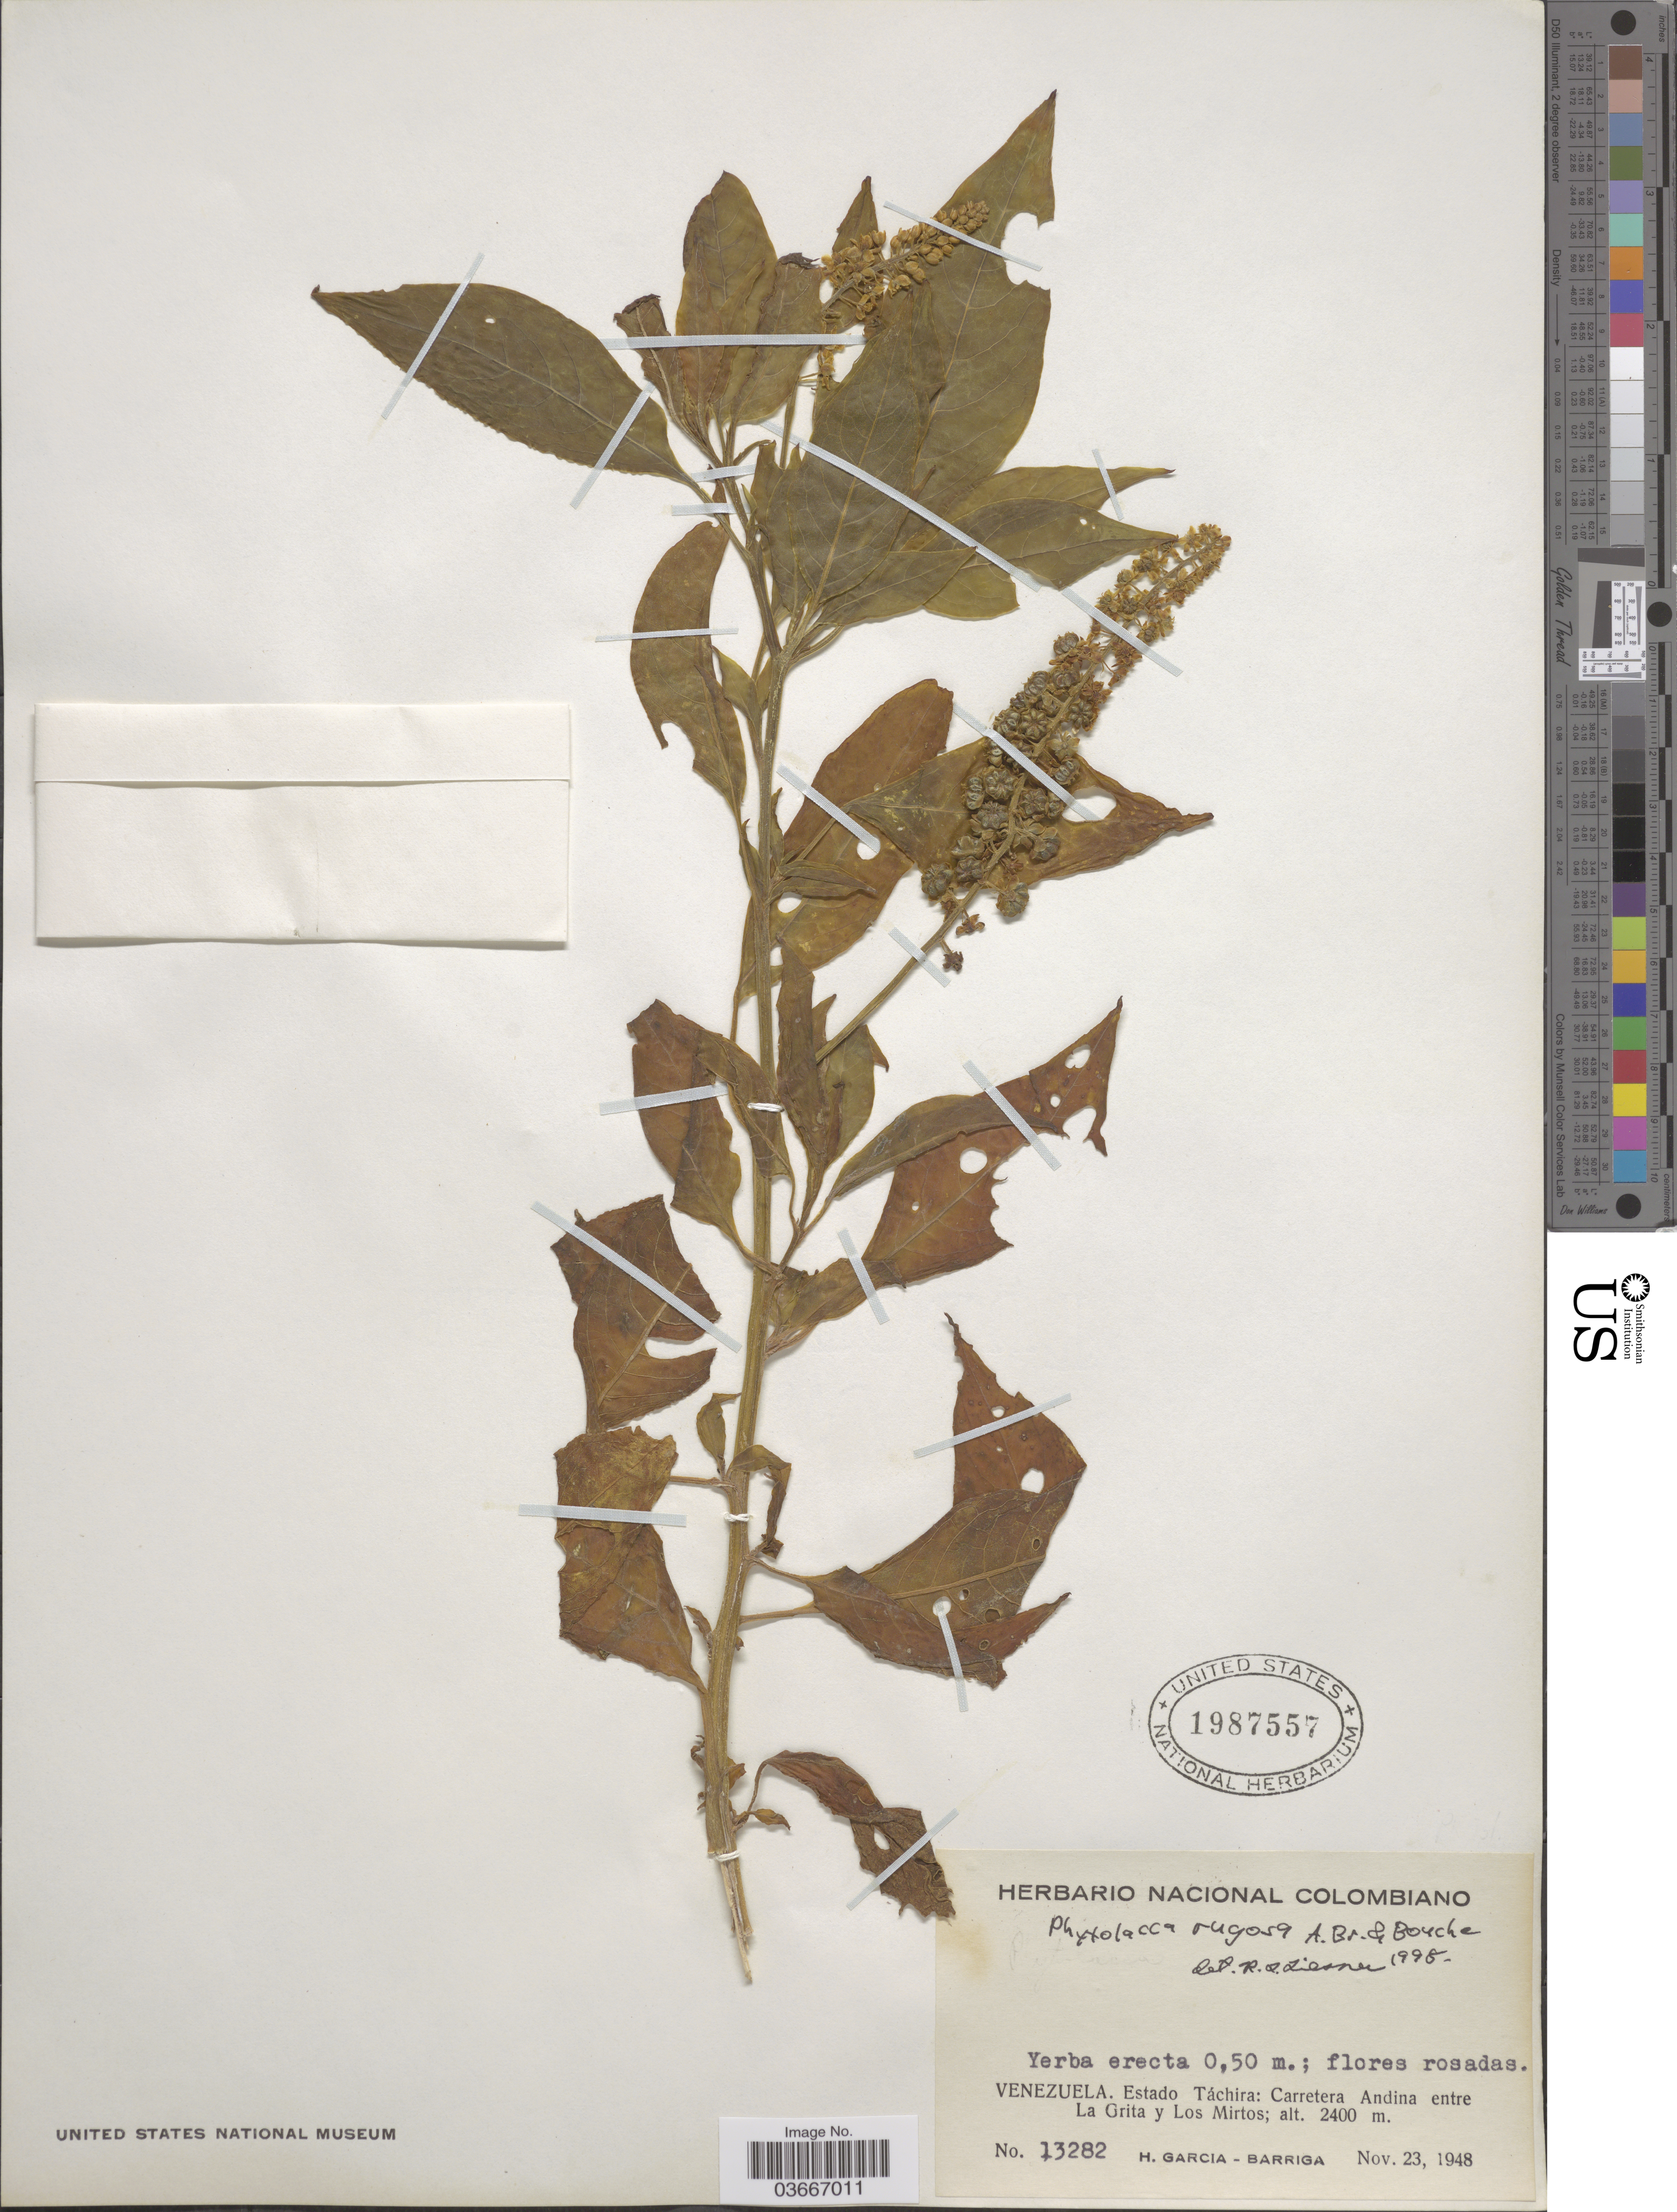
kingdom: Plantae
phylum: Tracheophyta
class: Magnoliopsida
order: Caryophyllales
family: Phytolaccaceae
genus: Phytolacca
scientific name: Phytolacca rugosa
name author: A. Braun & C.D. Bouché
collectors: H. García Barriga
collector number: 13282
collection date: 1948-11-23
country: Venezuela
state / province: Tachira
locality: Carretera Andina entre La Grita y Los Mirtos.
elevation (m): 2400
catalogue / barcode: US 1987557